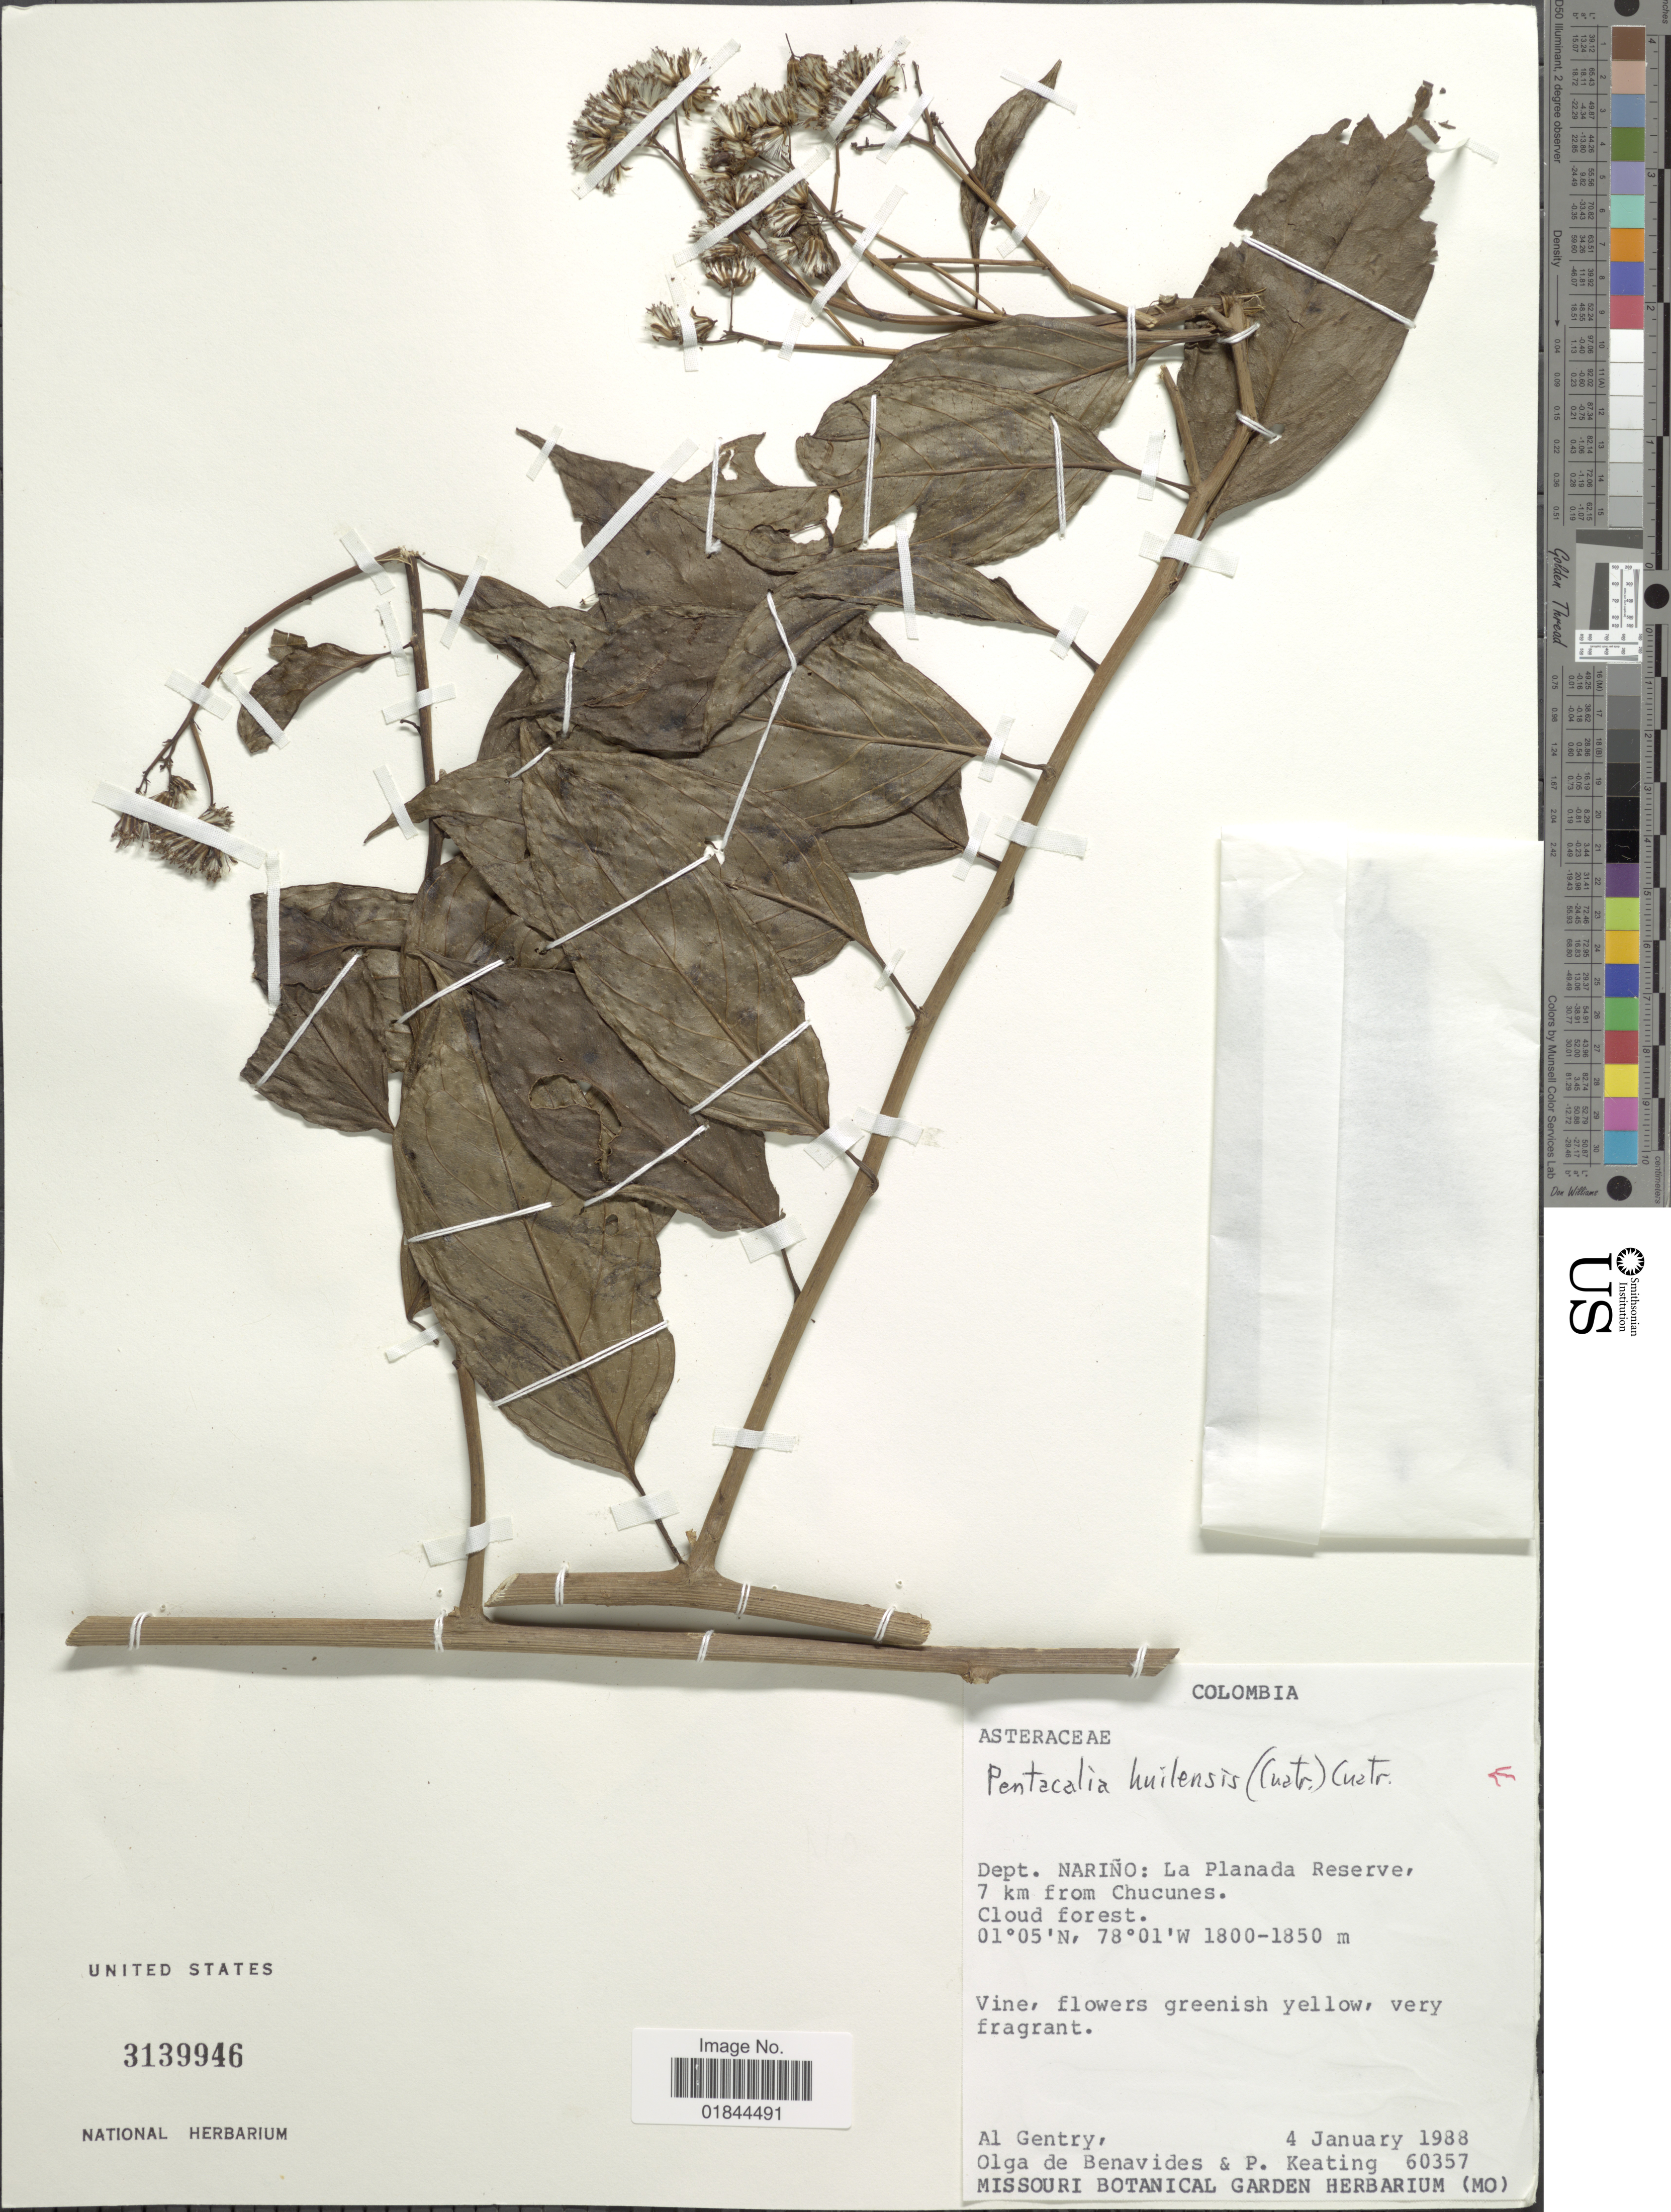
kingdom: Plantae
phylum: Tracheophyta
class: Magnoliopsida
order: Asterales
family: Asteraceae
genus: Pentacalia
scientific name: Pentacalia ellipticifolia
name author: (Hieron.) Cuatrec.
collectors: A. H. Gentry, Olga S. de Benavides & P. Keating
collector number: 60357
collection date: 1988-01-04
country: Colombia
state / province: Nariño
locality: Dept, Nariño: La Planada Reserve, 7 km from Chucunes. Cloud forest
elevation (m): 1800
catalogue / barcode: US 3139946